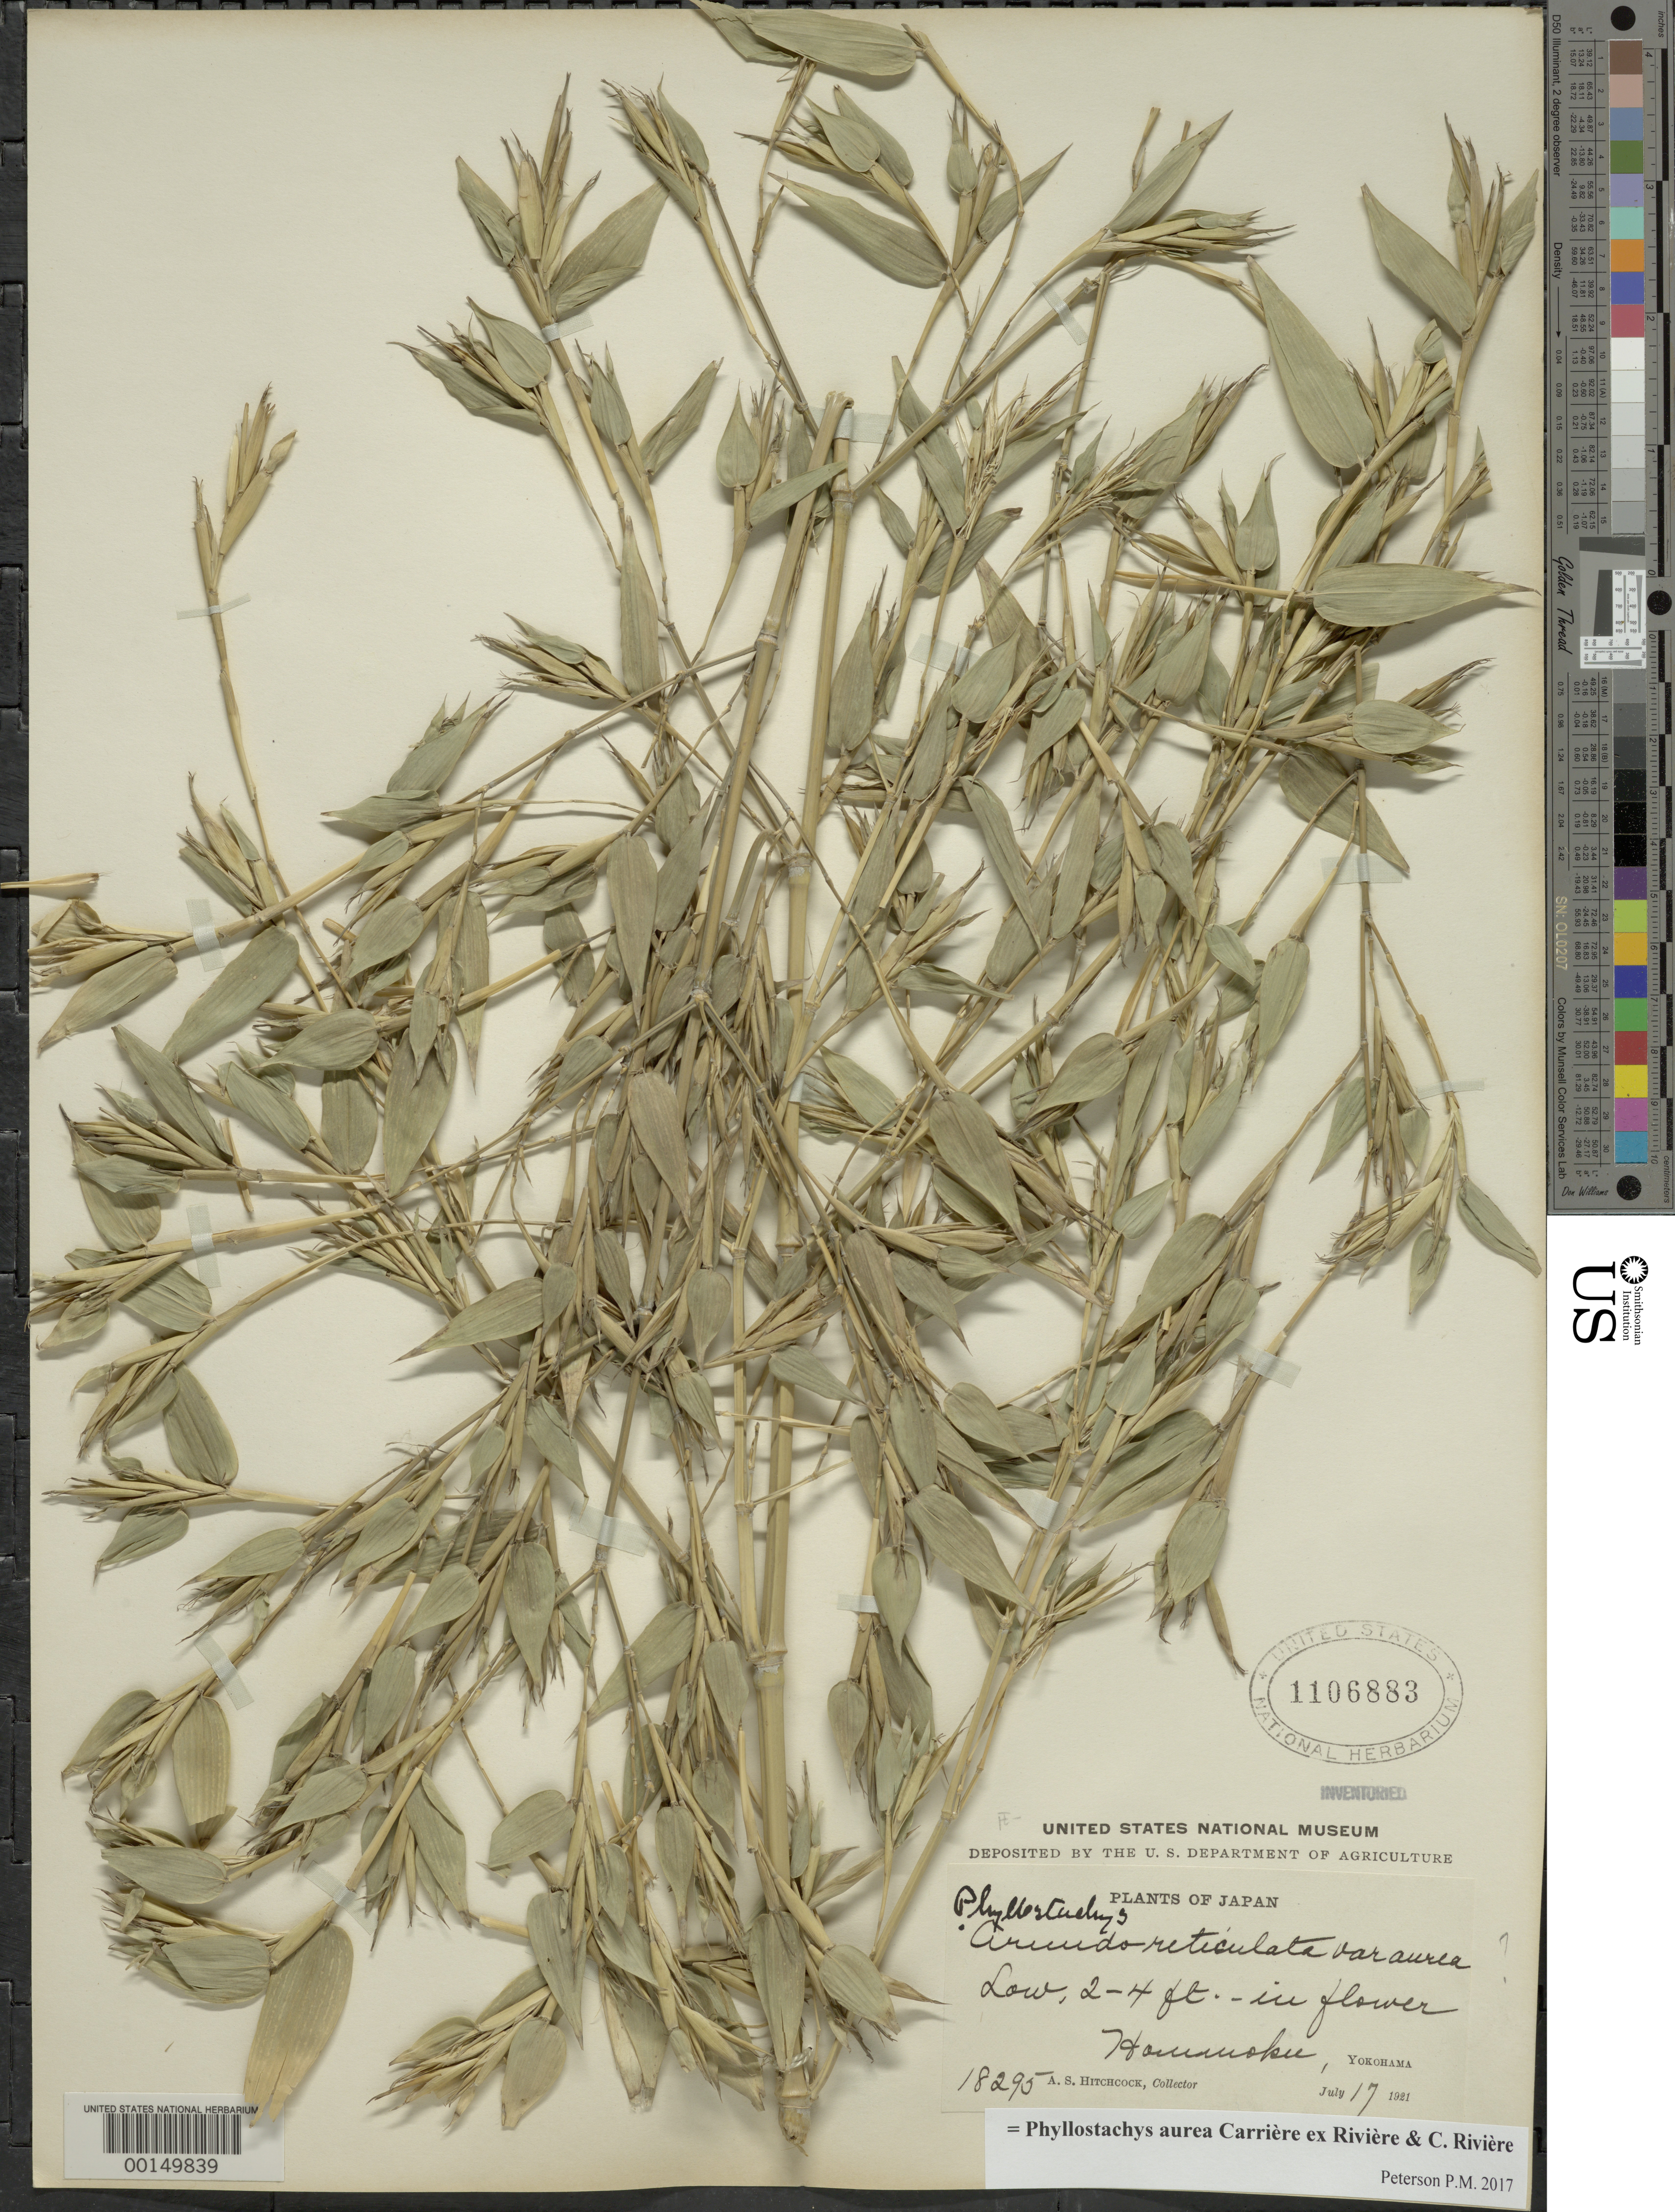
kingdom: Plantae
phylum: Tracheophyta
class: Liliopsida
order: Poales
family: Poaceae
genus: Phyllostachys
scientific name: Phyllostachys aurea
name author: Rivière & C. Rivière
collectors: A. S. Hitchcock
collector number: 18295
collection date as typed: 17 Jul 1921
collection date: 1921-07-17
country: Japan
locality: Hommokee, yokohama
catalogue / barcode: US 1106883